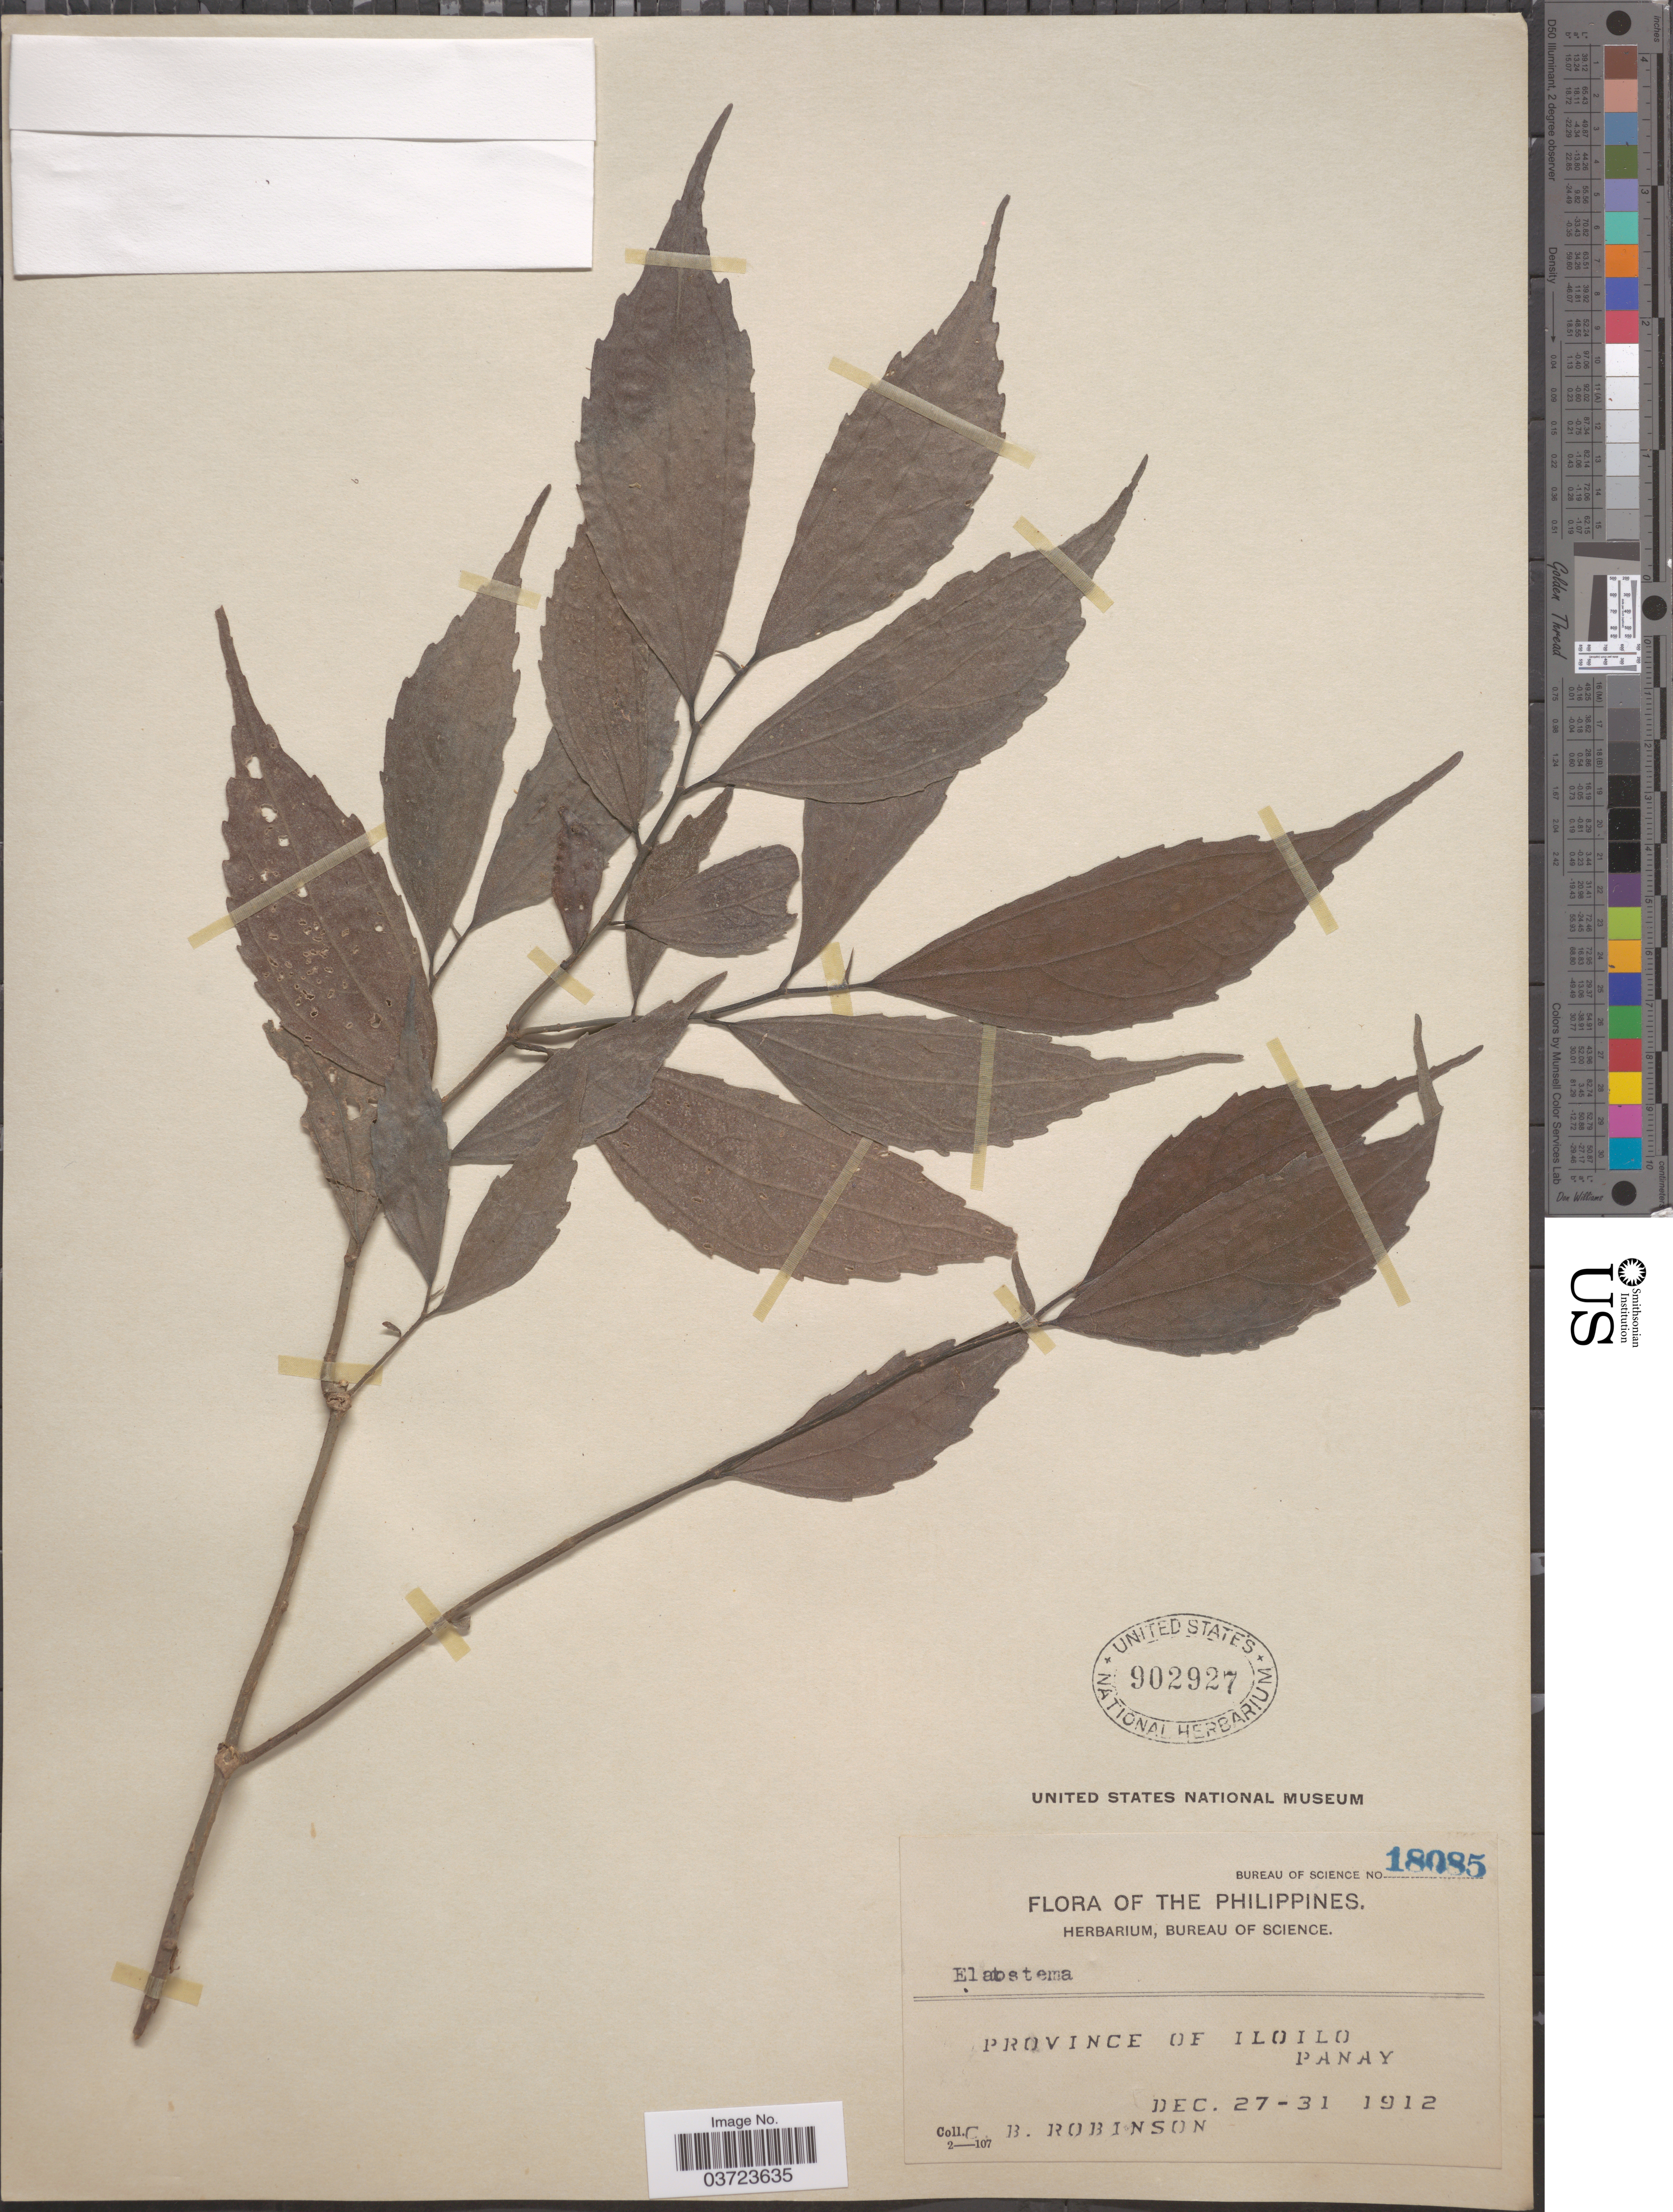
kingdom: Plantae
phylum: Tracheophyta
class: Magnoliopsida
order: Rosales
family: Urticaceae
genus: Elatostema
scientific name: Elatostema sp.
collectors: C. Robinson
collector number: Bureau of Science 18085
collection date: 1912-12-27/1912-12-31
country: Philippines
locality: Province of Iloilo. Panay.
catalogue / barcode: US 902927